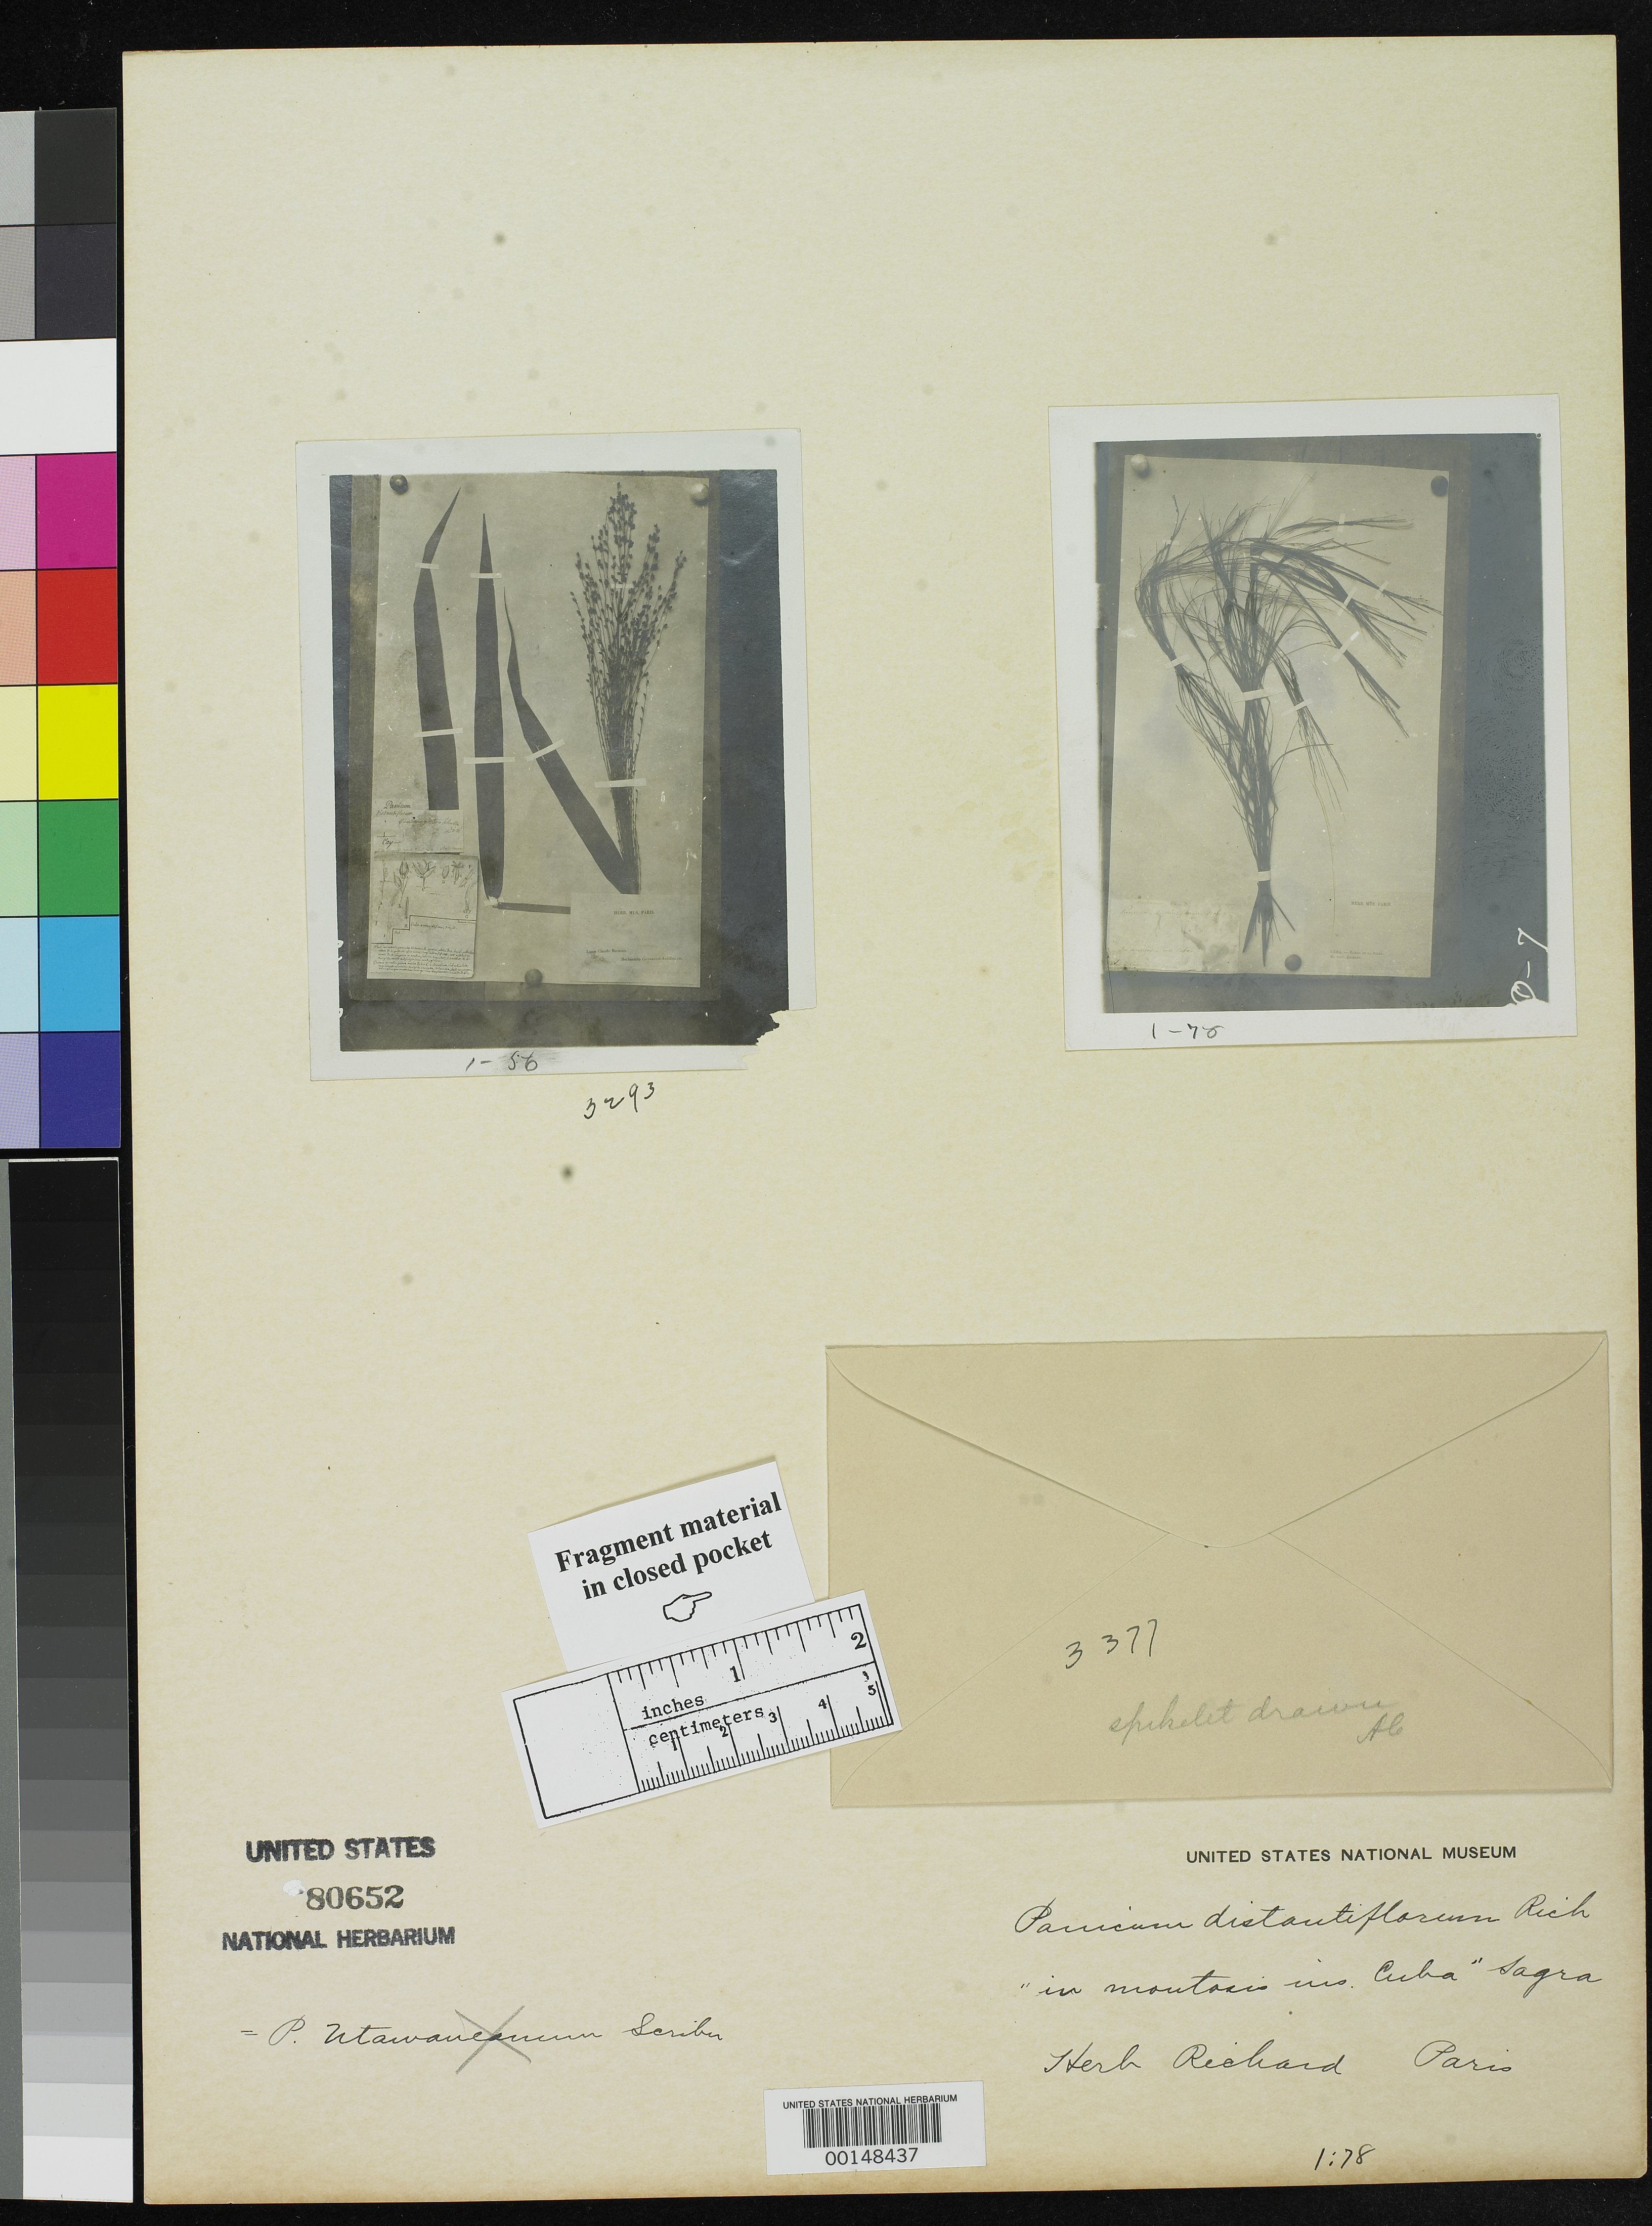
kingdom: Plantae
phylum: Tracheophyta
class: Liliopsida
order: Poales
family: Poaceae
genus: Panicum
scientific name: Panicum distantiflorum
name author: A. Rich. in Sagra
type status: Type Fragment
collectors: R. de la Sagra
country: Cuba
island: Greater Antilles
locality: Mountains.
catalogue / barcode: US 80652